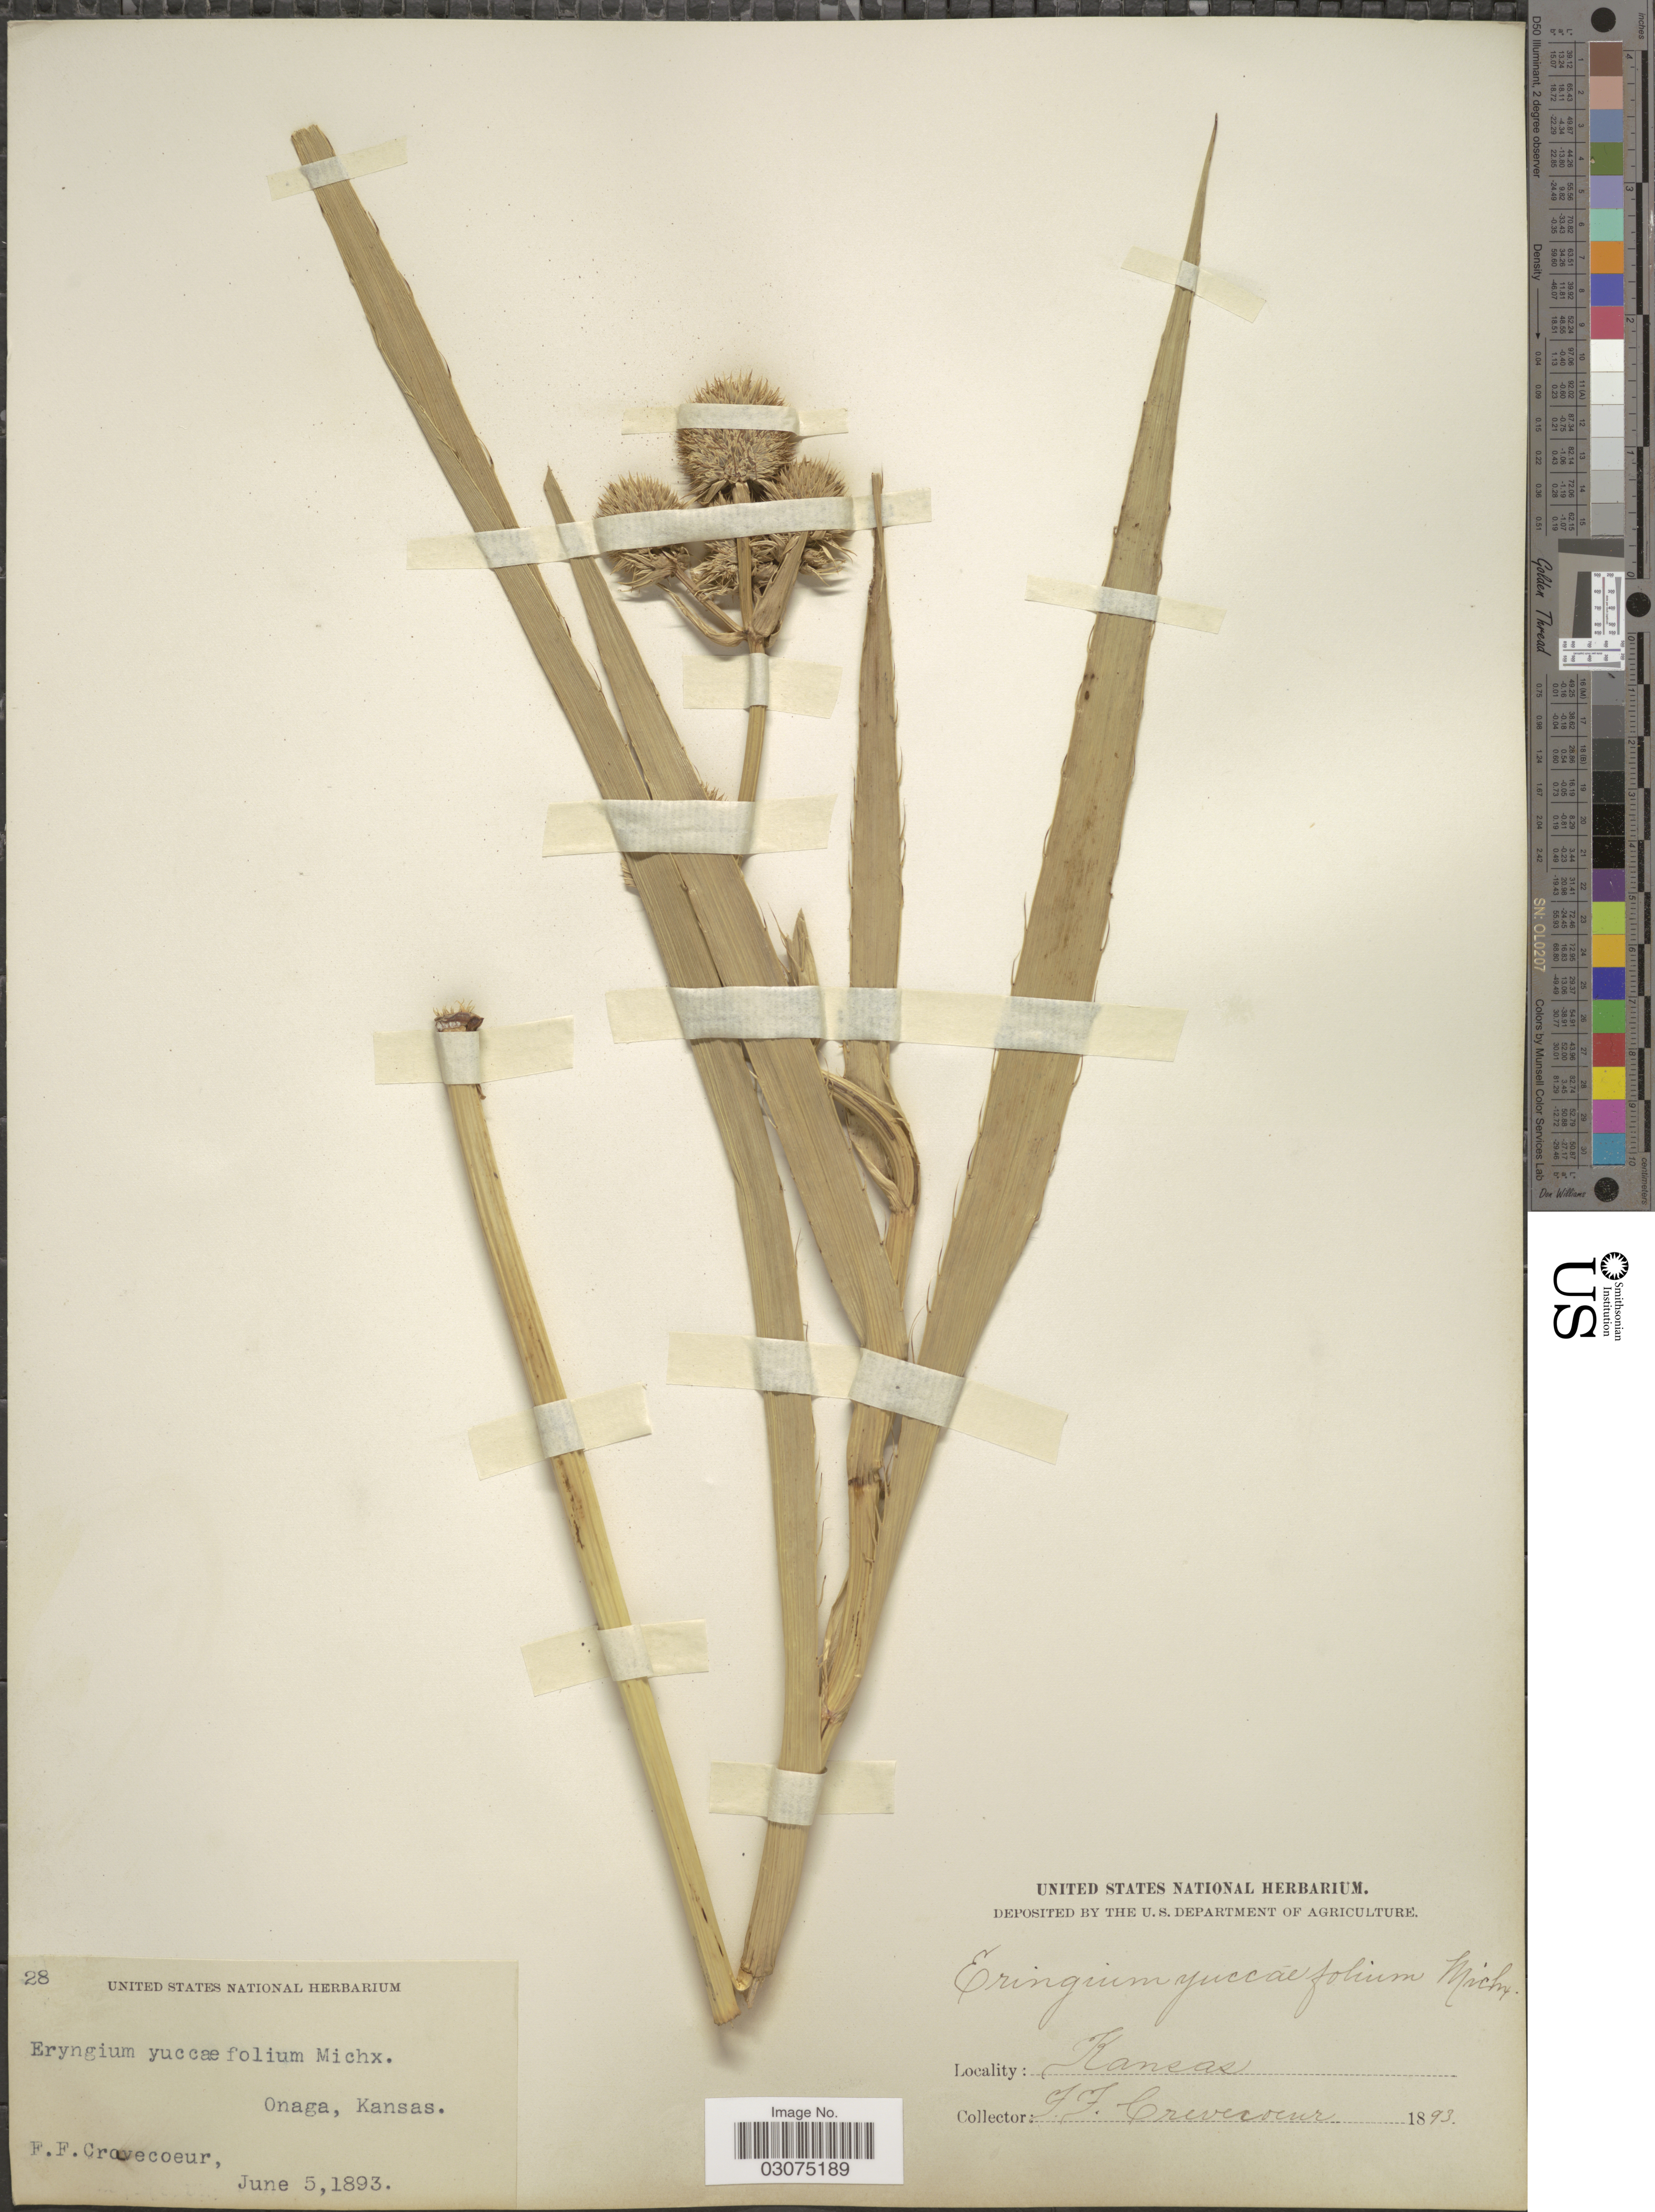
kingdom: Plantae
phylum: Tracheophyta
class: Magnoliopsida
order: Apiales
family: Apiaceae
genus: Eryngium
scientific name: Eryngium yuccifolium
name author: Michx.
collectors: F. F. Crevecoeur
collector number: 28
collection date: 1893-06-05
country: United States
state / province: Kansas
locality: Onaga.